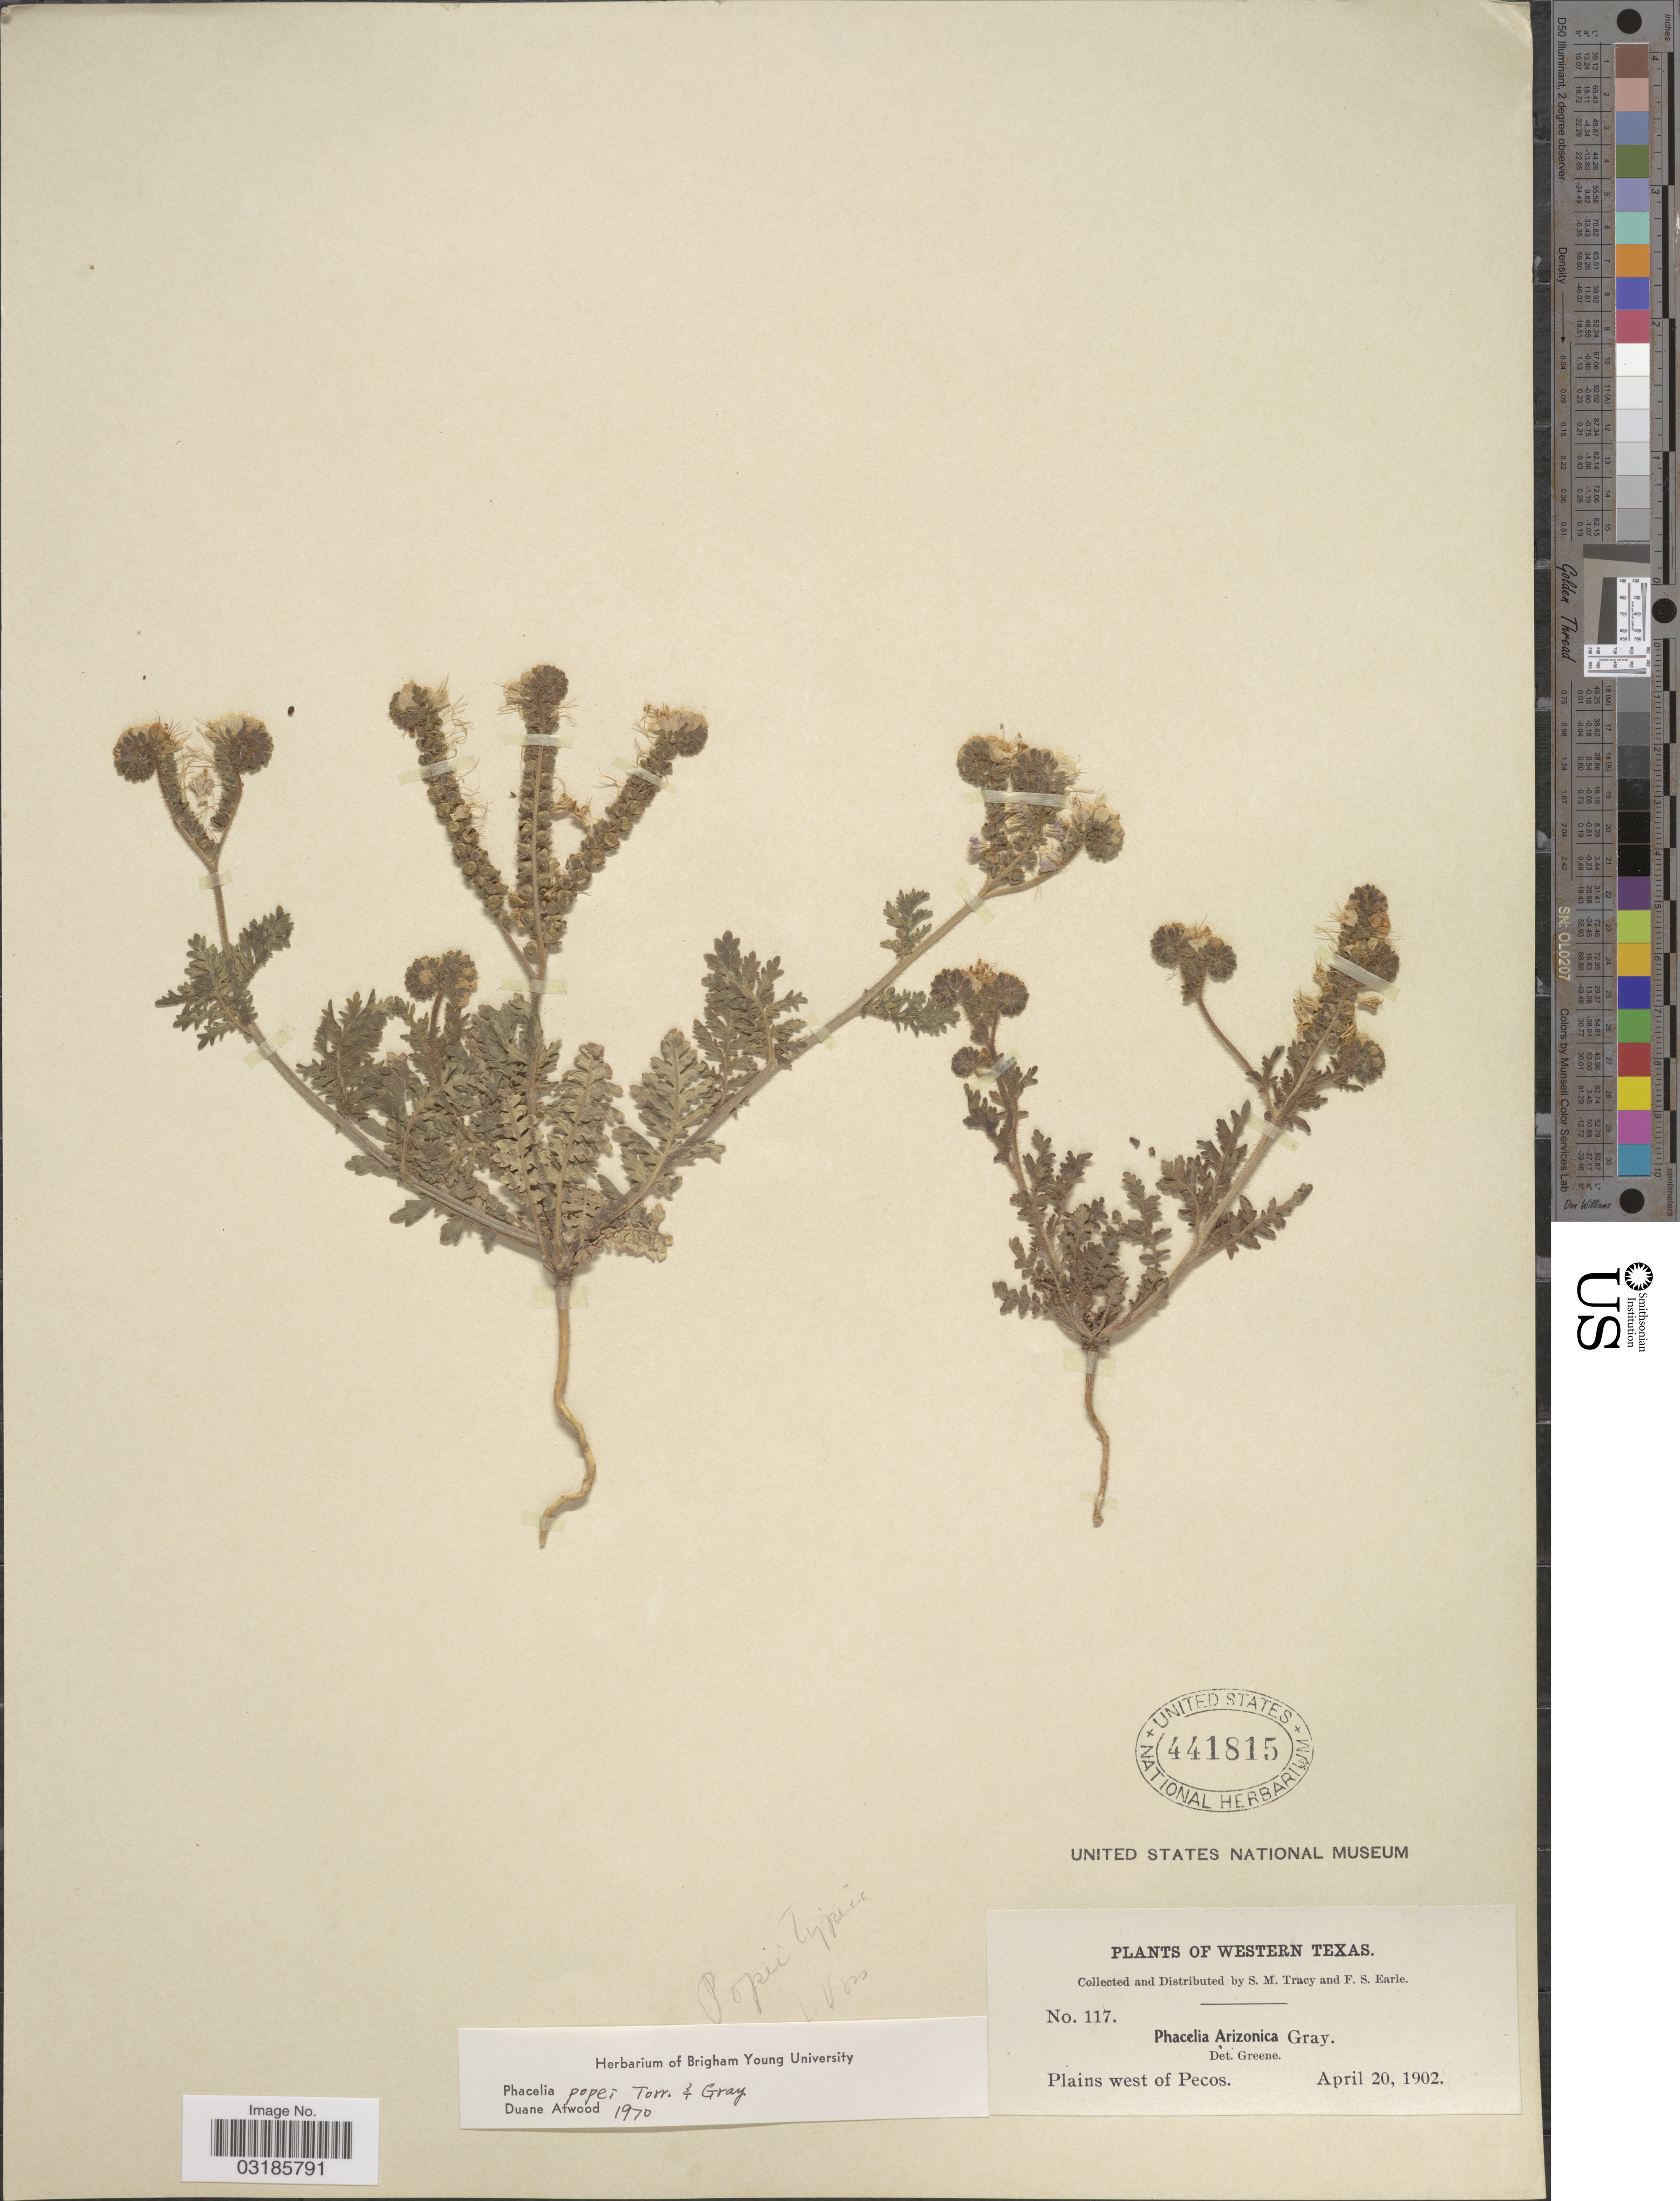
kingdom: Plantae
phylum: Tracheophyta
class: Magnoliopsida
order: Boraginales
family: Hydrophyllaceae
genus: Phacelia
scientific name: Phacelia popei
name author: Torr. & A. Gray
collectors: S. M. Tracy & F. S. Earle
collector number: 117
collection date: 1902-04-20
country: United States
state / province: Texas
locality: Western Texas. Plains west of Pecos.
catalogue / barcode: US 441815